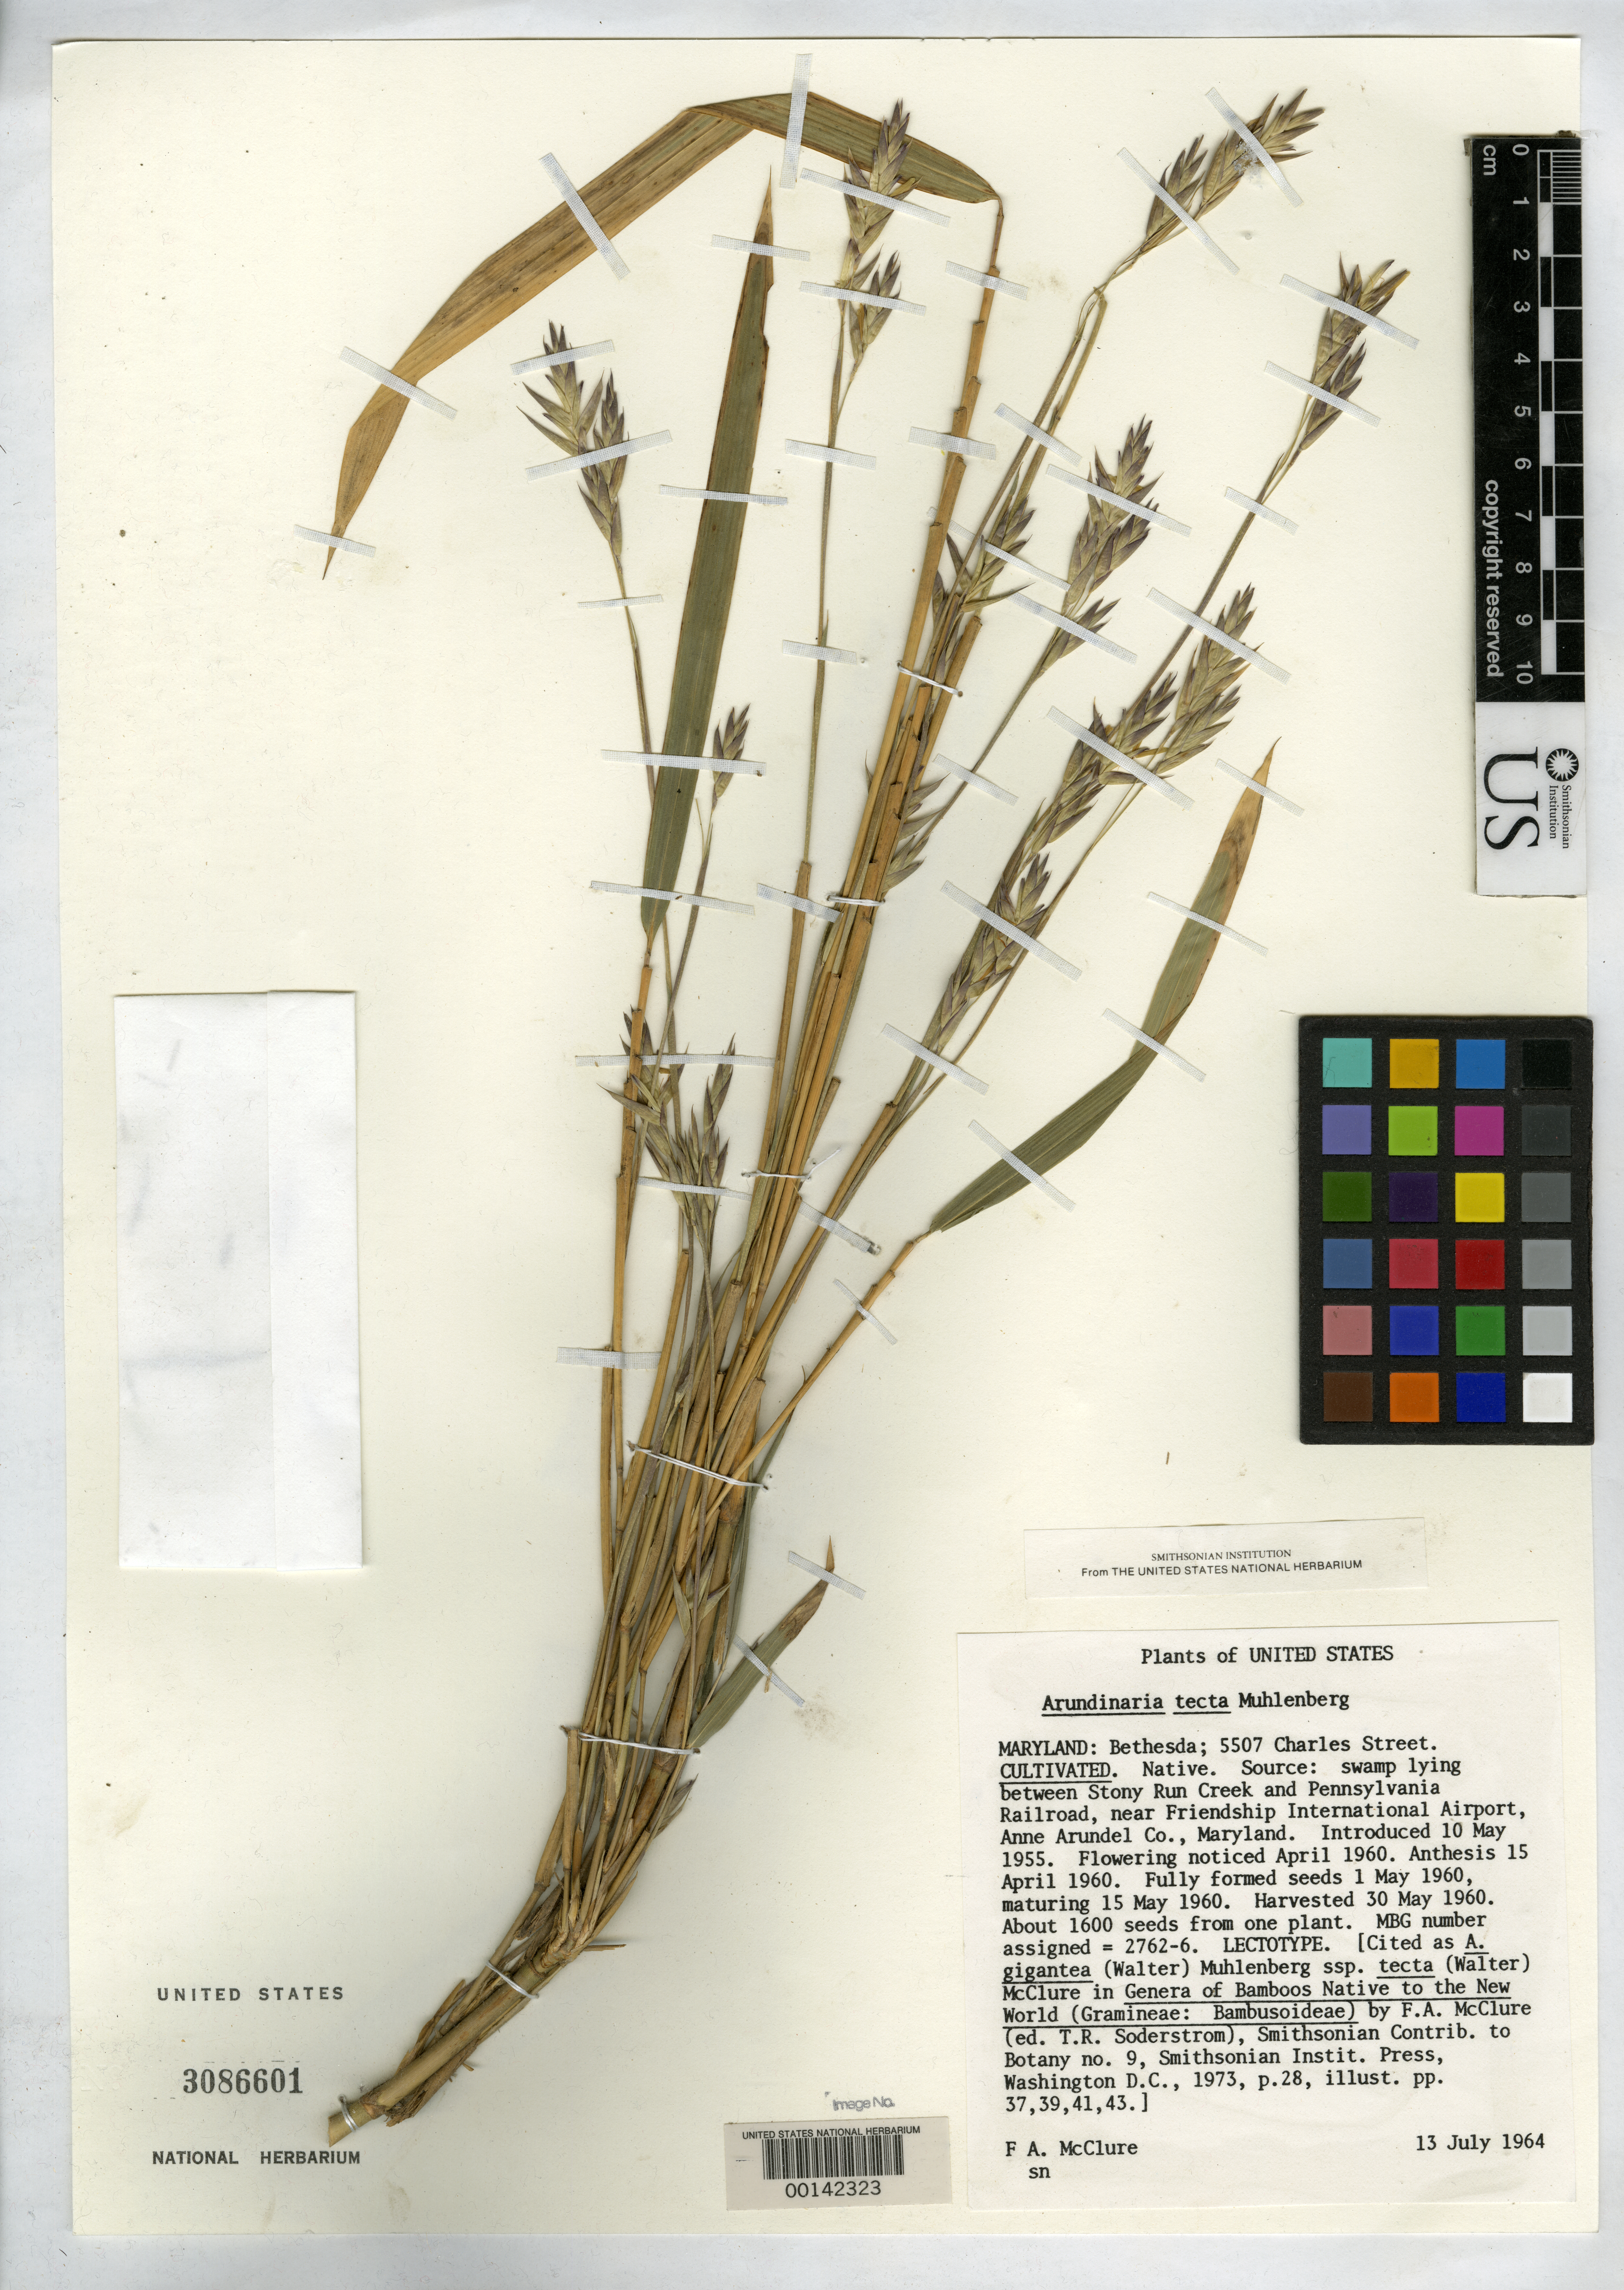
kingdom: Plantae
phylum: Tracheophyta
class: Liliopsida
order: Poales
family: Poaceae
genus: Arundo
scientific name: Arundo tecta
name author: Walter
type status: Neotype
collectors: F. A. McClure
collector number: MBG 2762-6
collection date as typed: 13 Jul 1964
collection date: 1964-07-13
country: United States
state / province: Maryland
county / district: Anne Arundel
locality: Stony Creek & Pennsylvania R.R., near Friendship Int. Airport.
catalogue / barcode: US 3086601